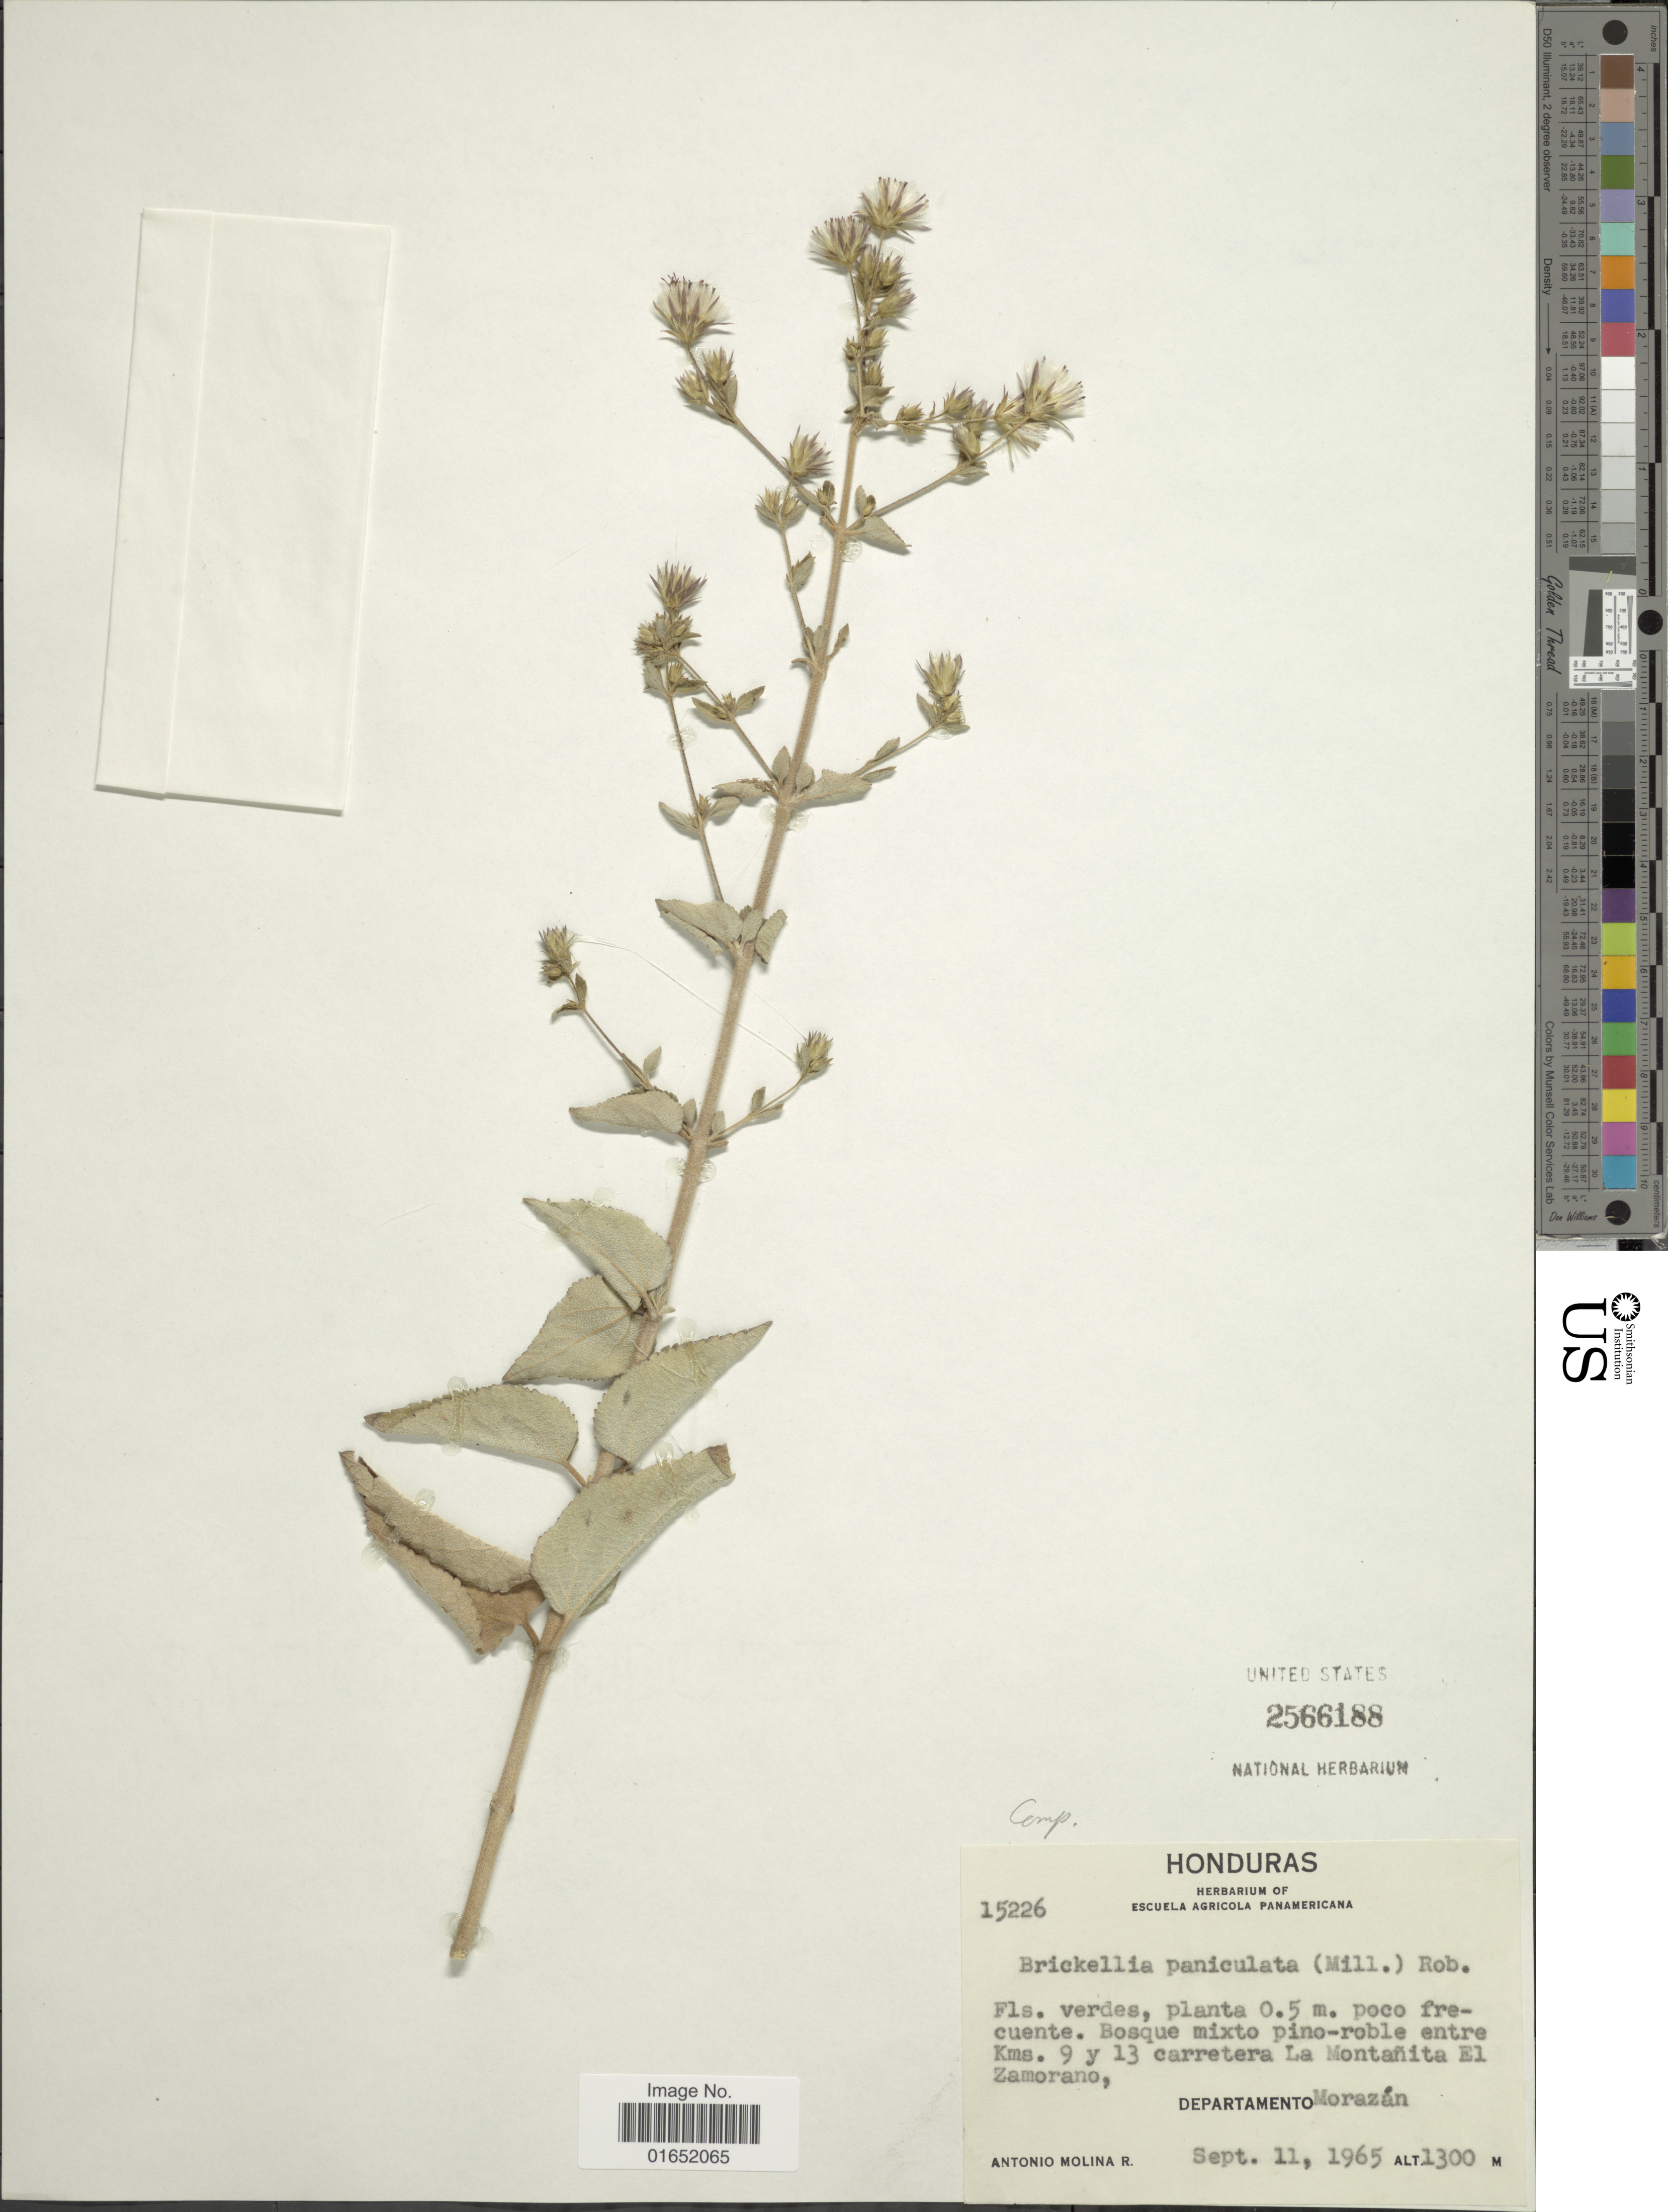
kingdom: Plantae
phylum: Tracheophyta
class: Magnoliopsida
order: Asterales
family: Asteraceae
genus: Brickellia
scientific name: Brickellia paniculata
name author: (Mill.) B.L. Rob.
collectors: A. Molina R.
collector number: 15226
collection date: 1965-09-11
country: Honduras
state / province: Fco. Morazán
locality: Bosque mixto pino-roble entre Kms 9 y13 carretera La Montañita El Zamorano, Departamento Morazán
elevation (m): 1300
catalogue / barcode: US 2566188